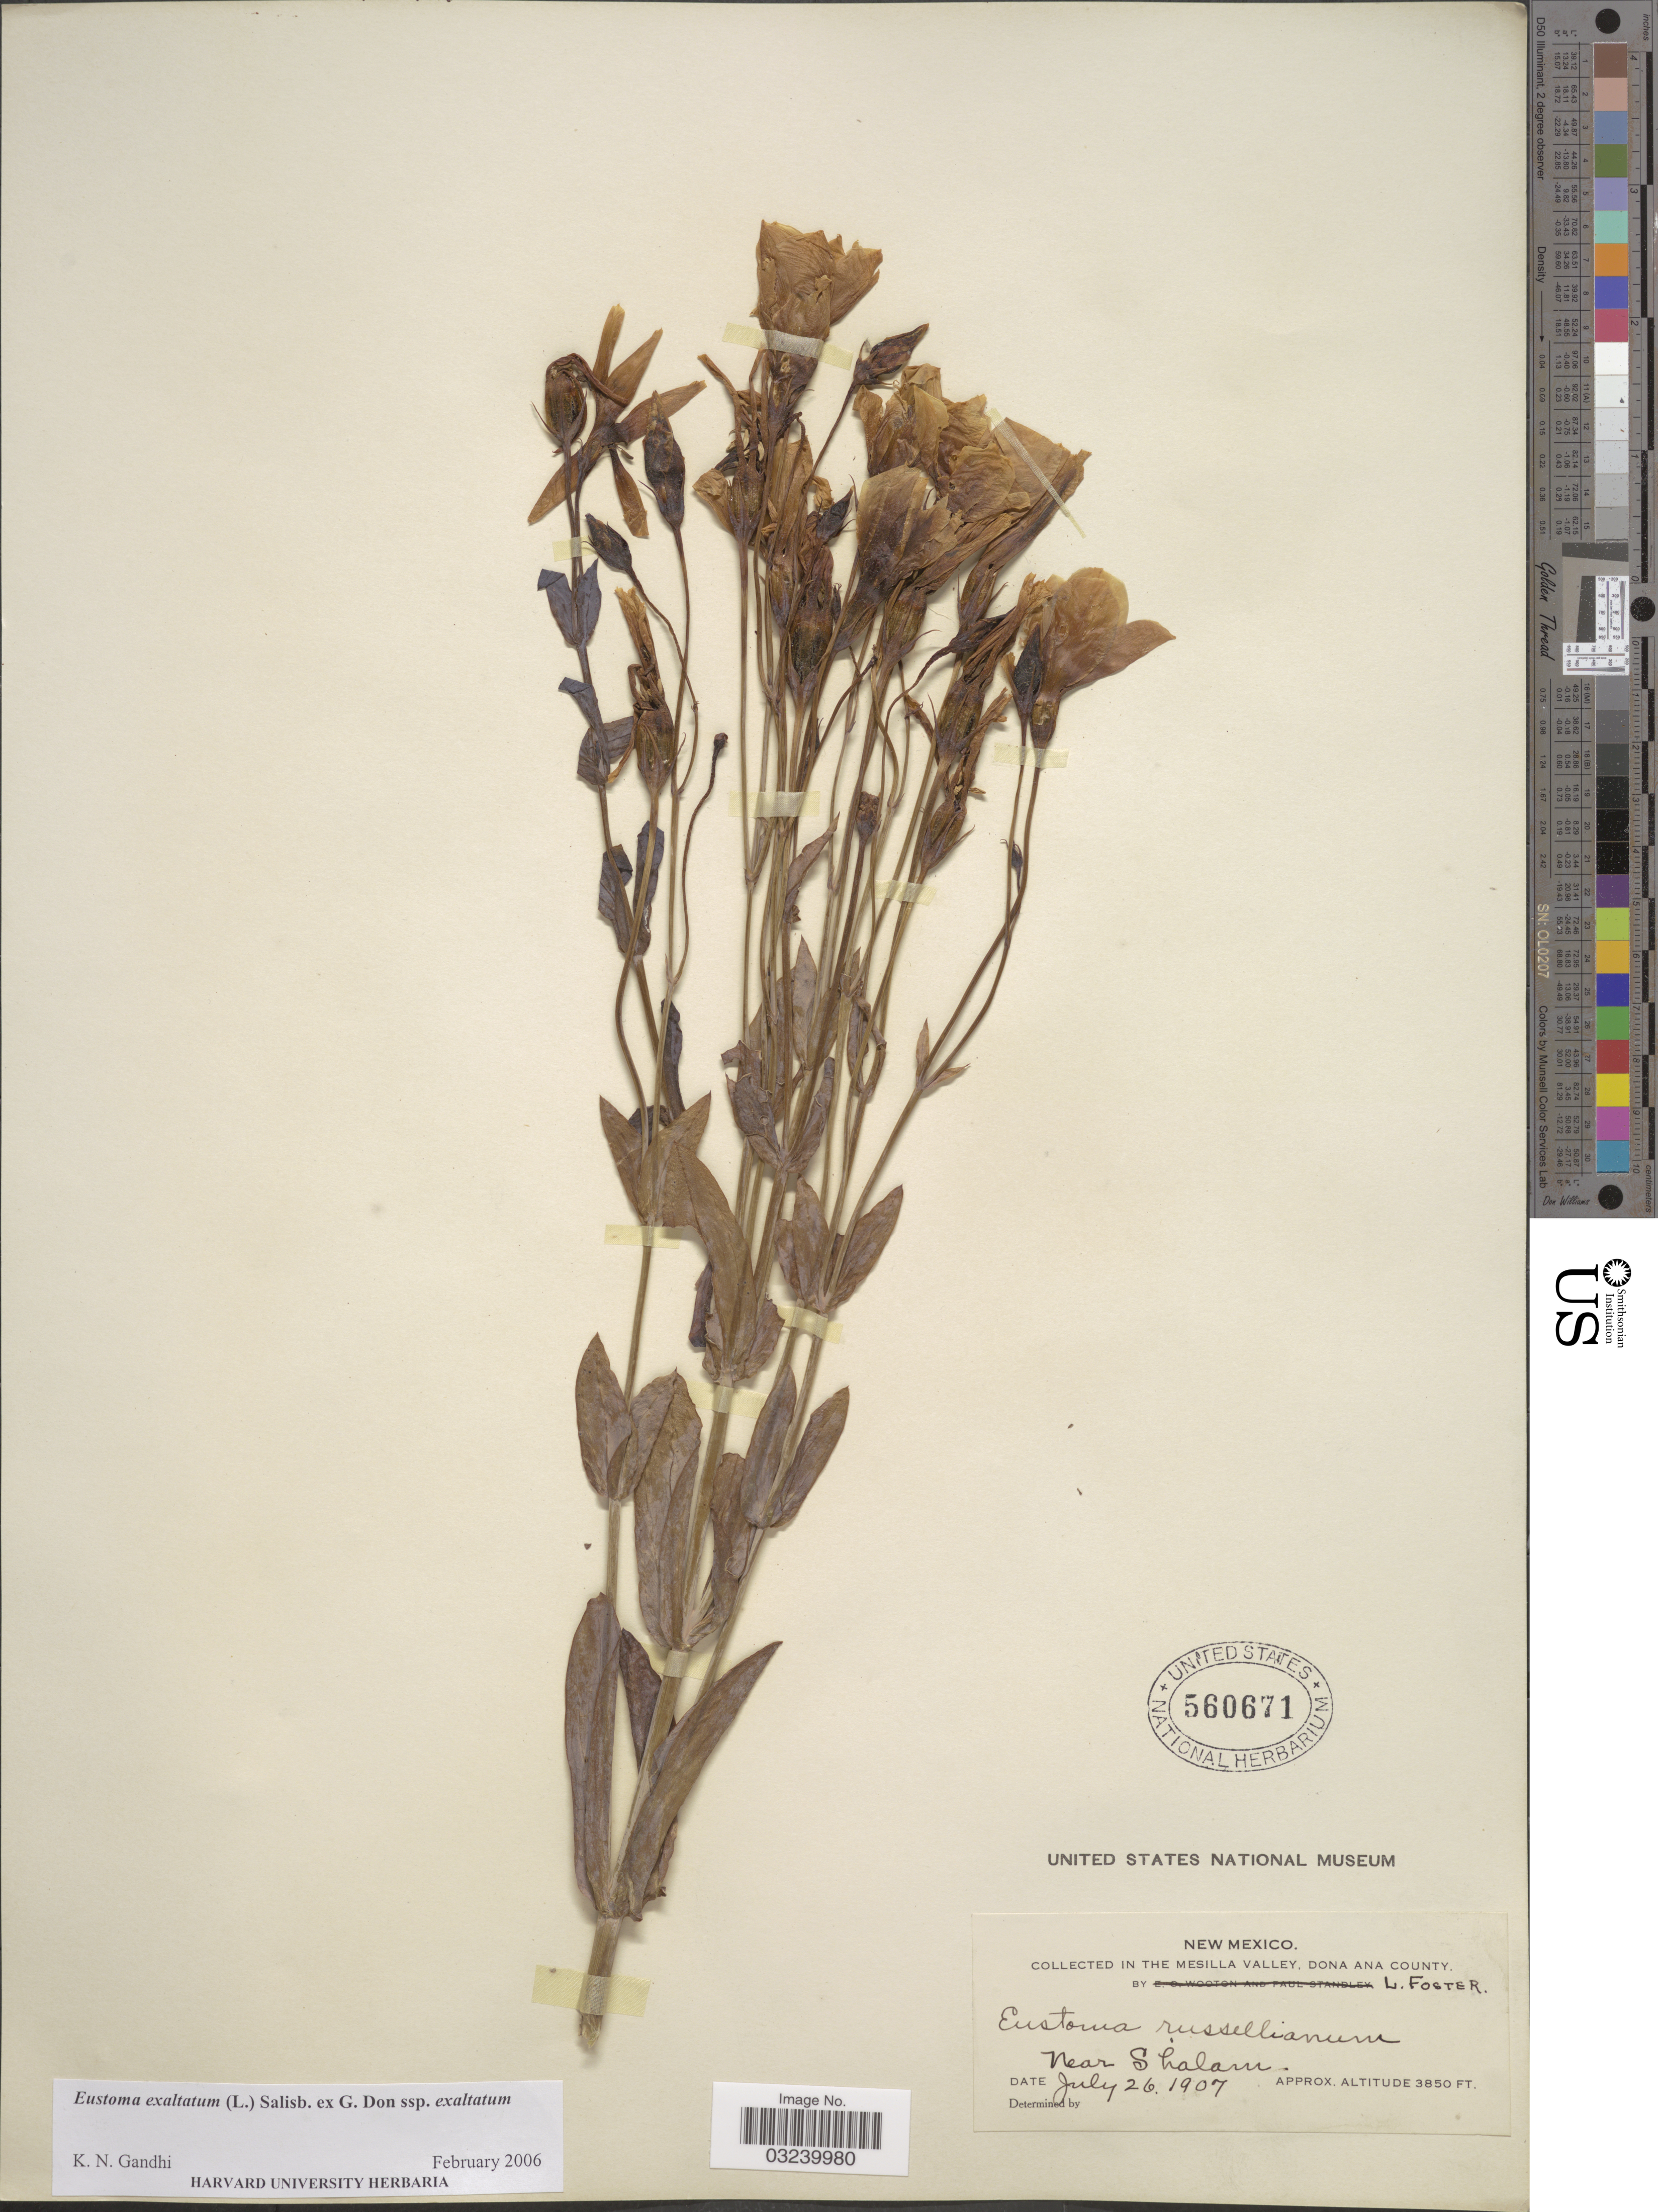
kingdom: Plantae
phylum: Tracheophyta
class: Magnoliopsida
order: Gentianales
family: Gentianaceae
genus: Eustoma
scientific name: Eustoma exaltatum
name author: (L.) Salisb. ex Don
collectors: L. Foster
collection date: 1907-07-26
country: United States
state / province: New Mexico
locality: In The Mesilla Valley, Dona Ana County, Near Shalam.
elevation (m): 1173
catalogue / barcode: US 560671